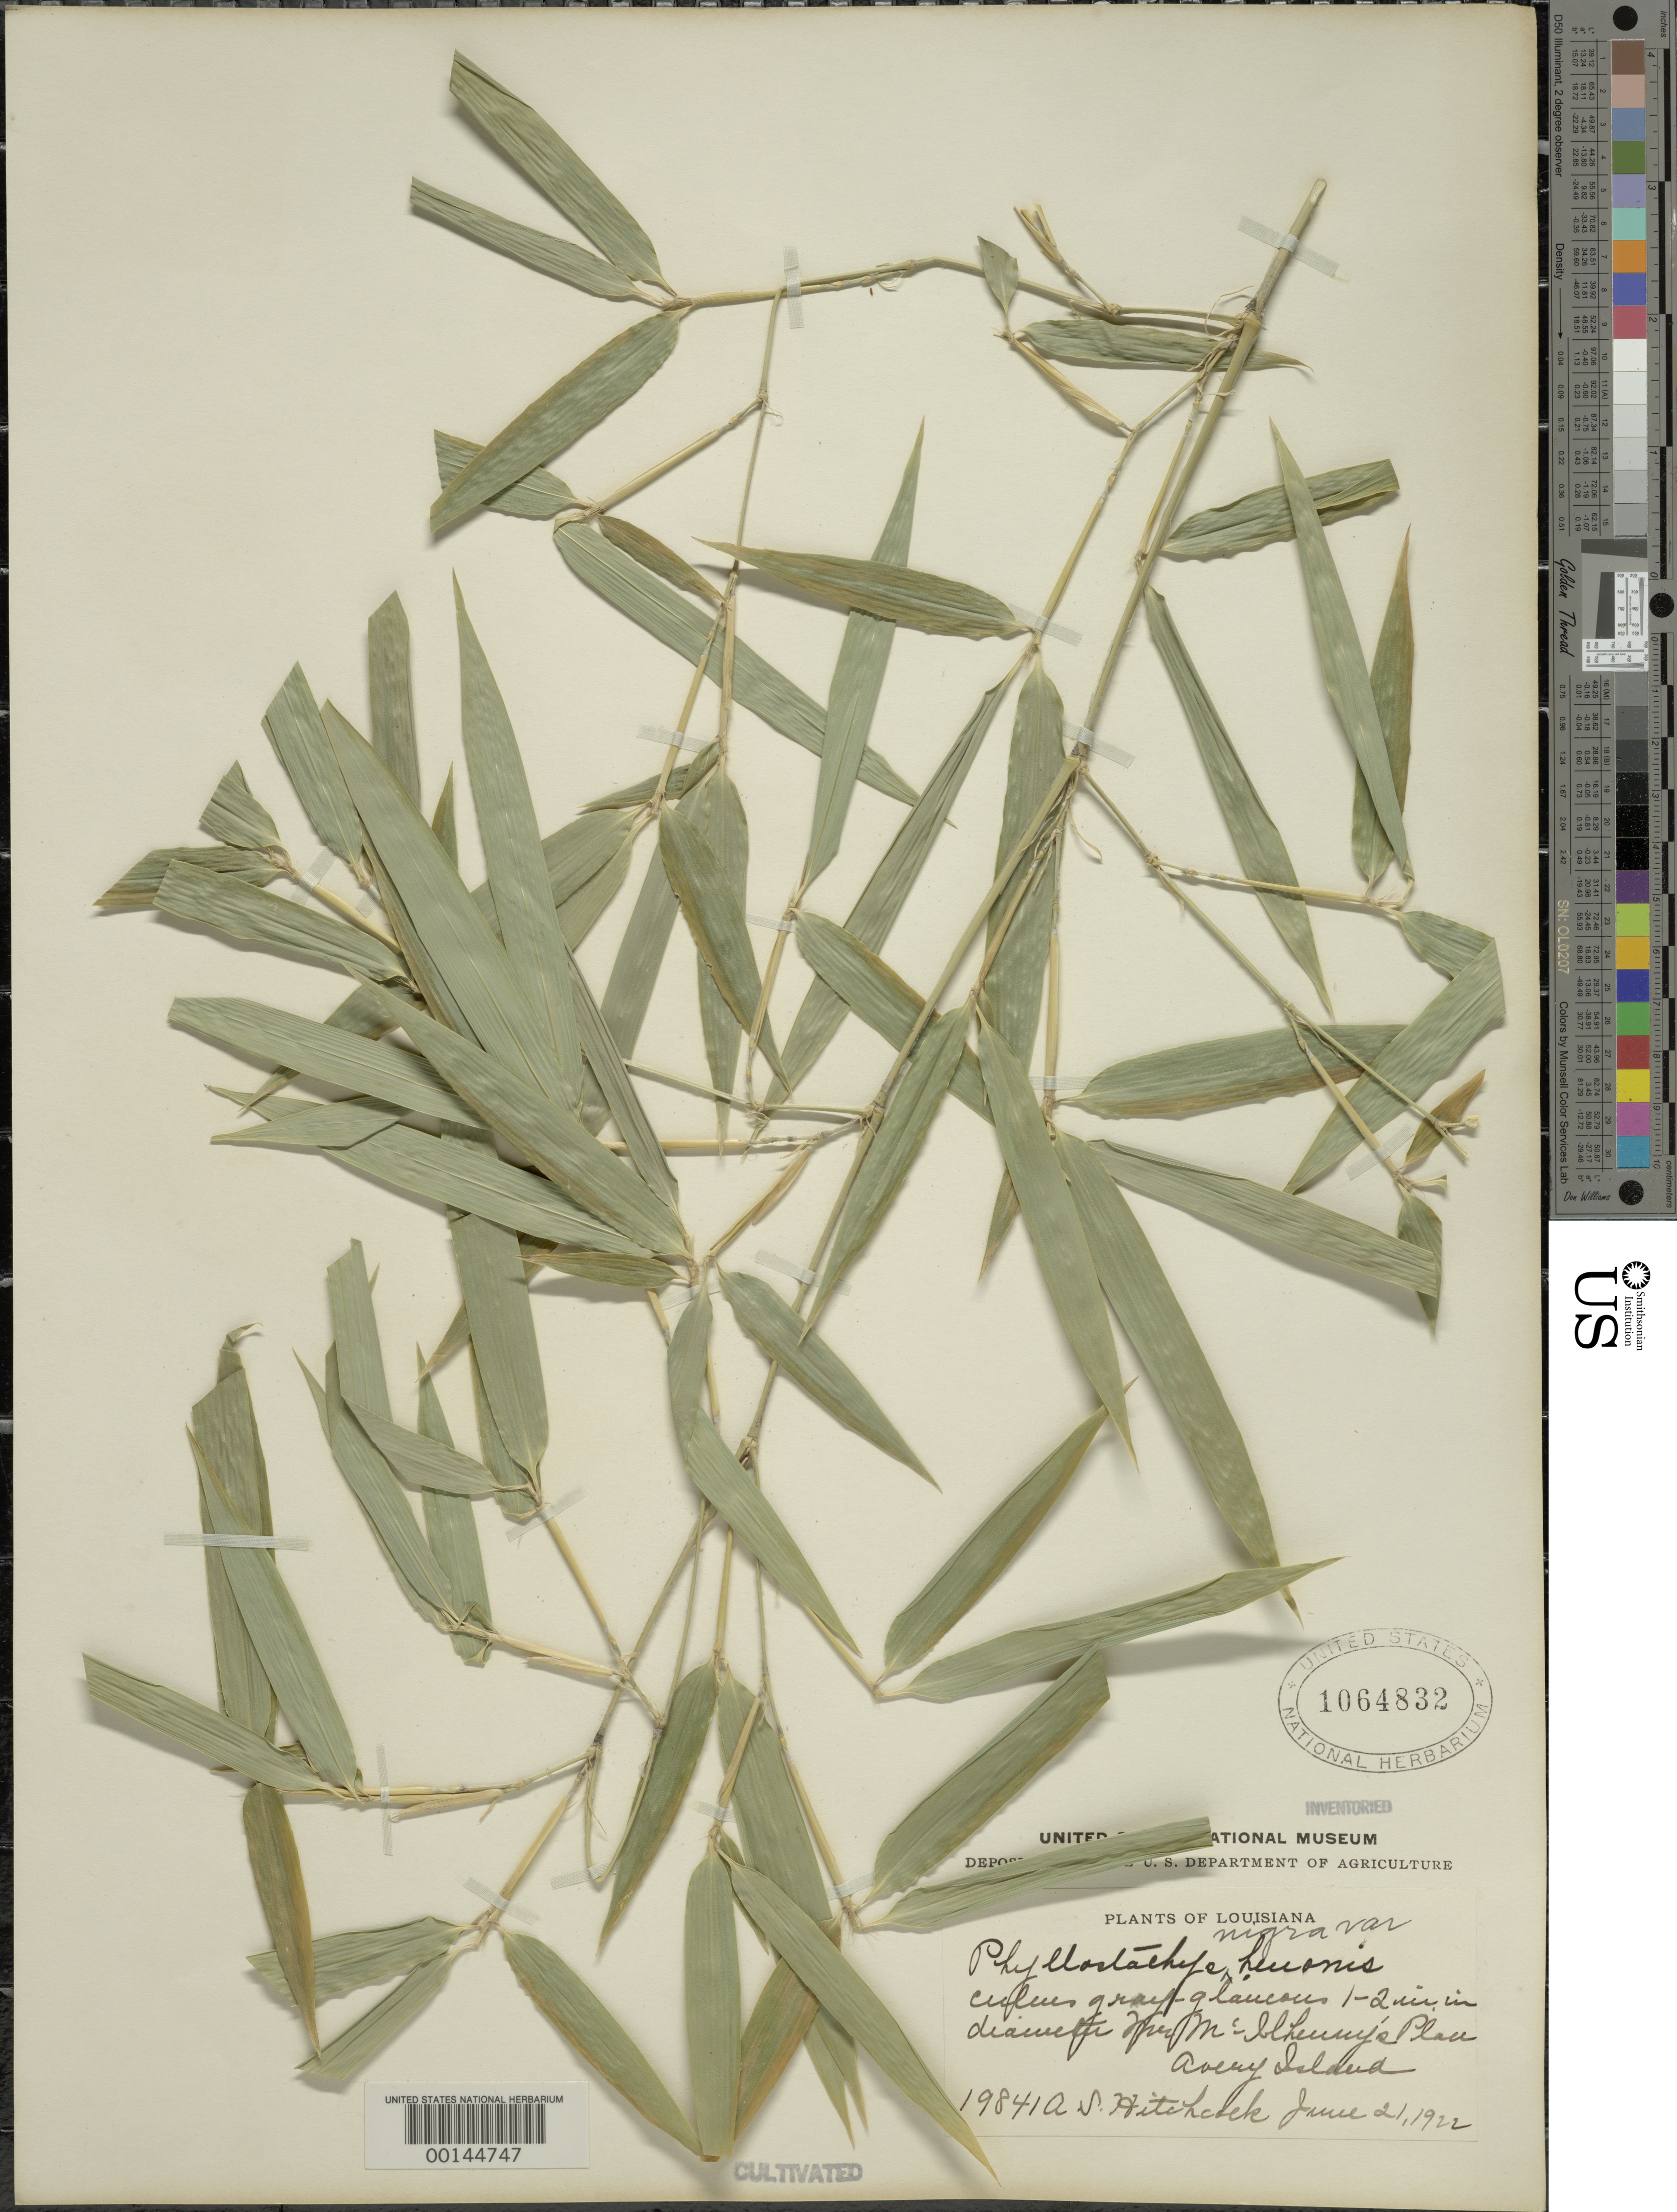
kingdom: Plantae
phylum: Tracheophyta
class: Liliopsida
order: Poales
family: Poaceae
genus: Phyllostachys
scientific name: Phyllostachys nigra var. henonis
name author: (Mitford) Stapf ex Rendle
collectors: A. S. Hitchcock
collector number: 19841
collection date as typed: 21 Jun 1922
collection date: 1922-06-21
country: United States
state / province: Louisiana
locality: Avery island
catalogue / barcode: US 1064832